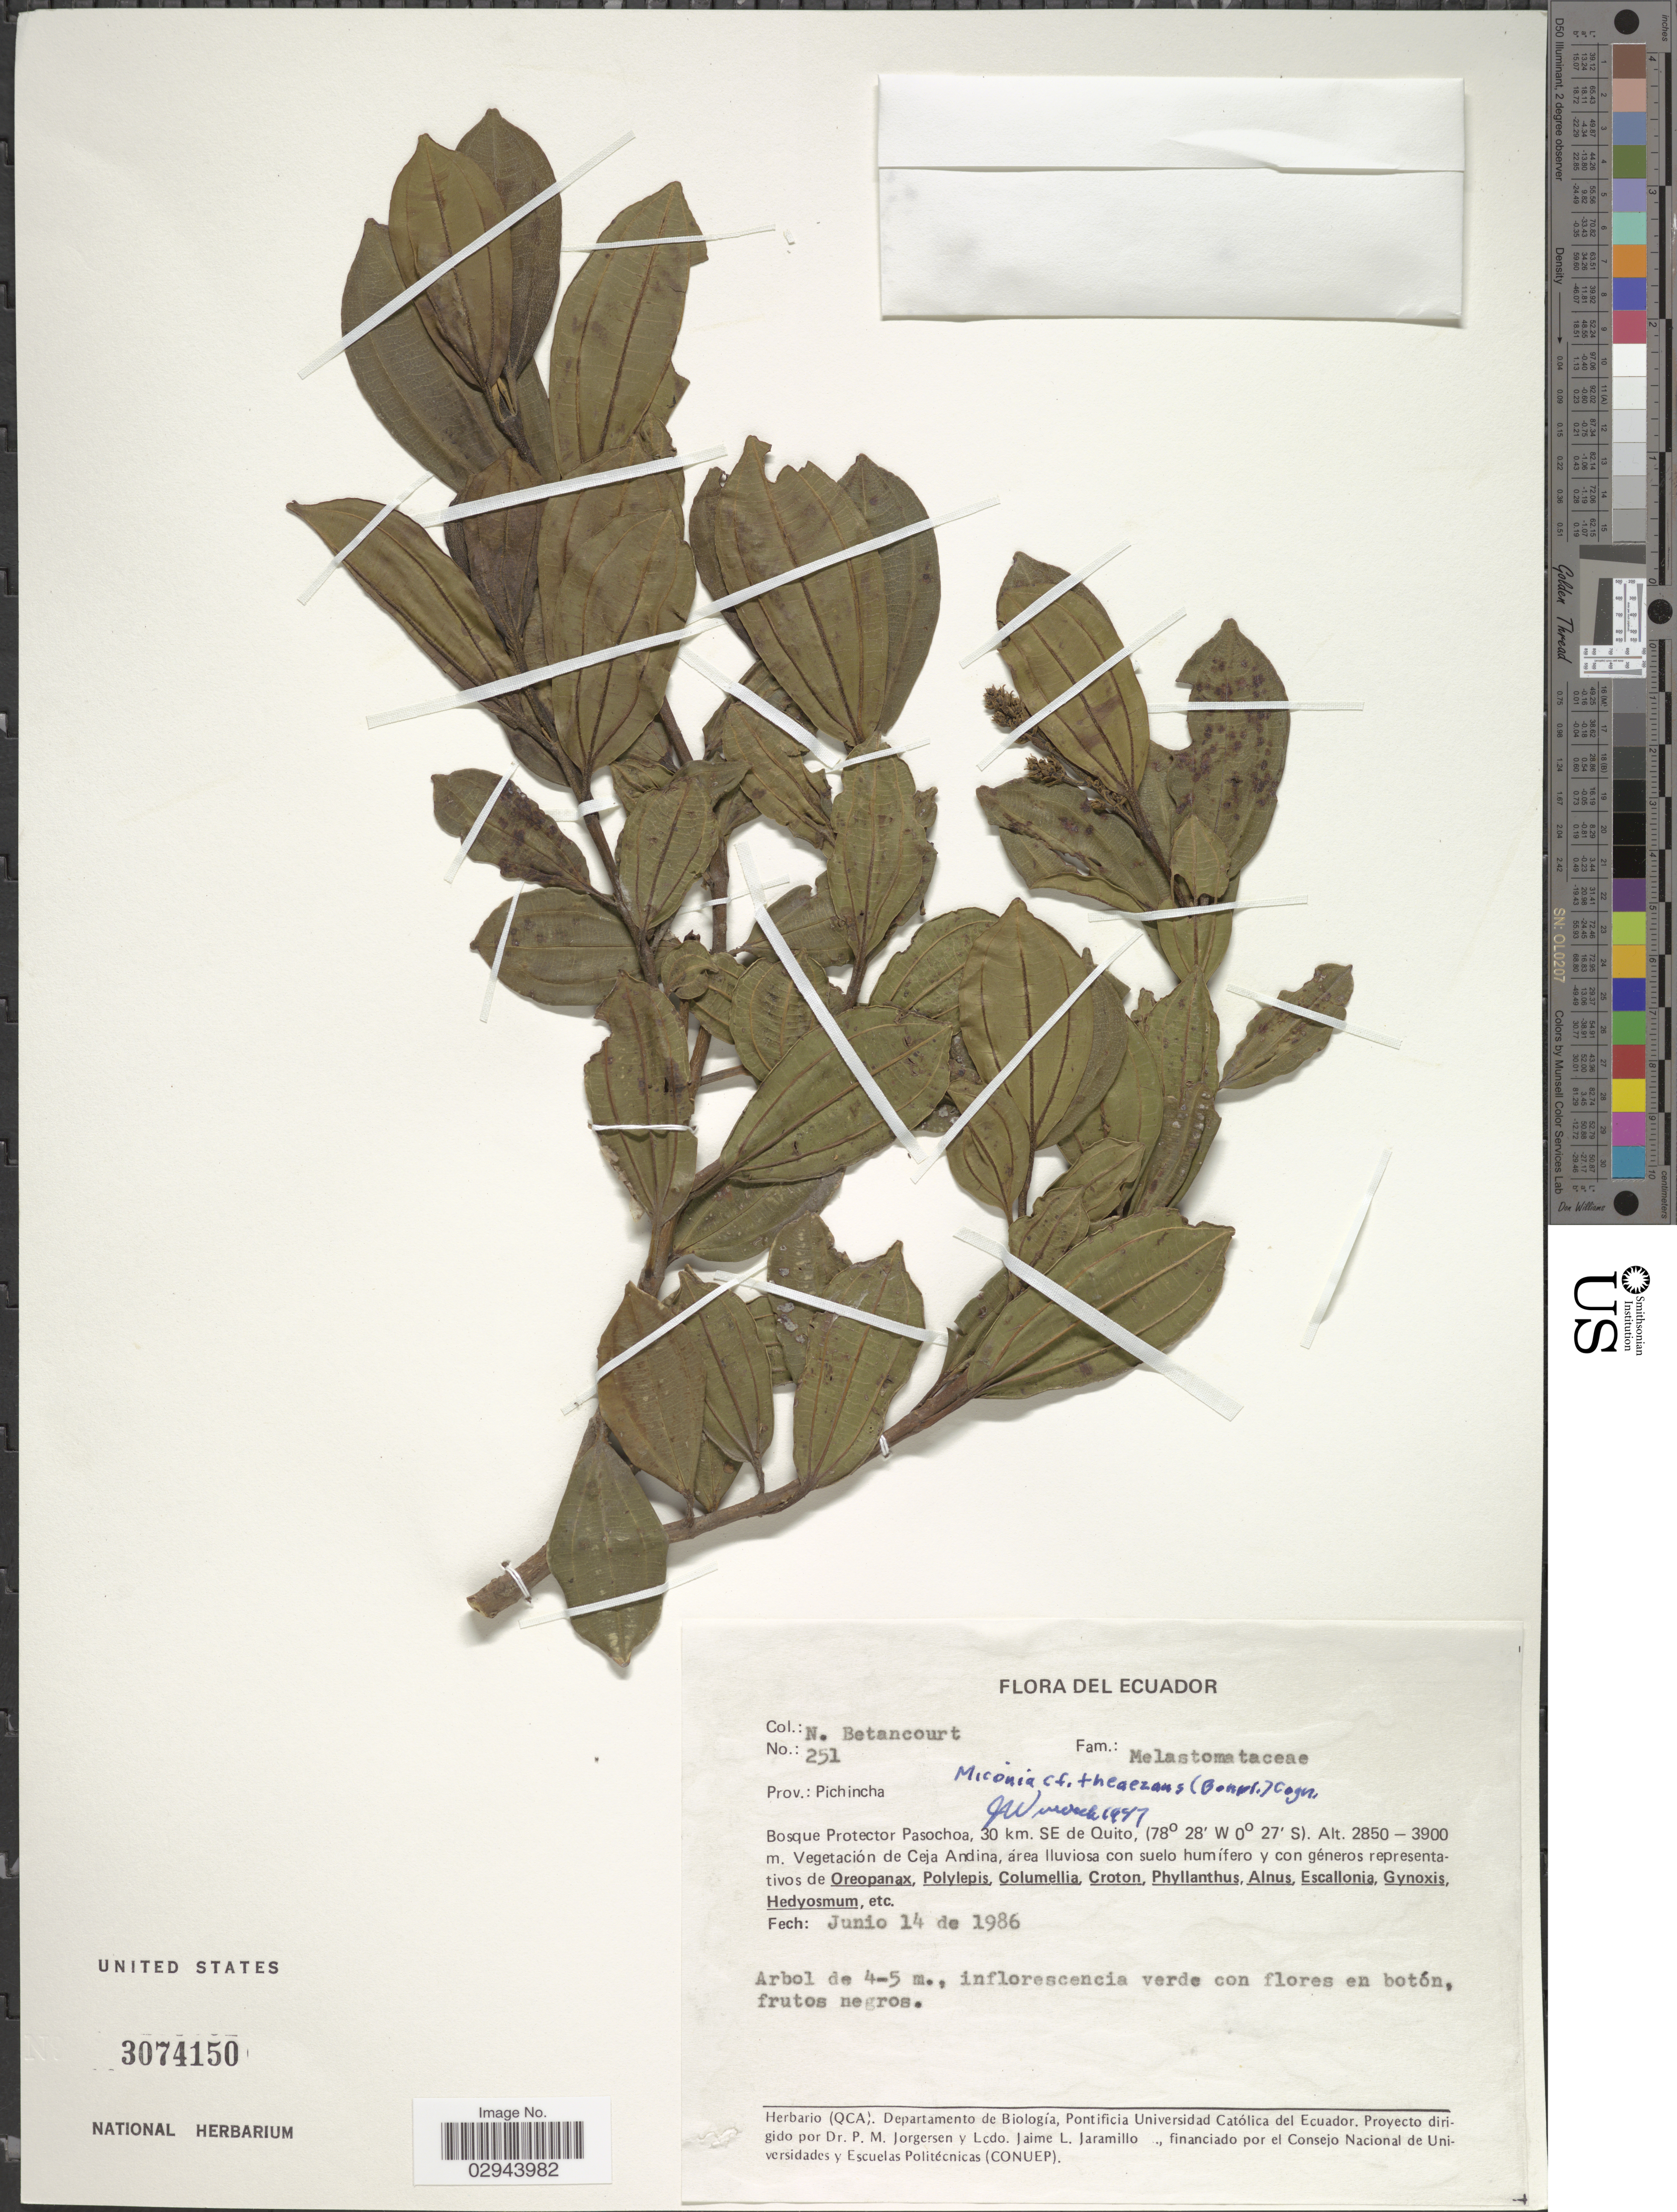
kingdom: Plantae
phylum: Tracheophyta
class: Magnoliopsida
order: Myrtales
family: Melastomataceae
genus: Miconia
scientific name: Miconia theizans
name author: (Bonpl.) Cogn.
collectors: N. Betancourt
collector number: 251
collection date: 1986-06-14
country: Ecuador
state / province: Pichincha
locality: Bosque Protector Pasochoa, 30 km. SE de Quito.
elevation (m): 2850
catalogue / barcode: US 3074150